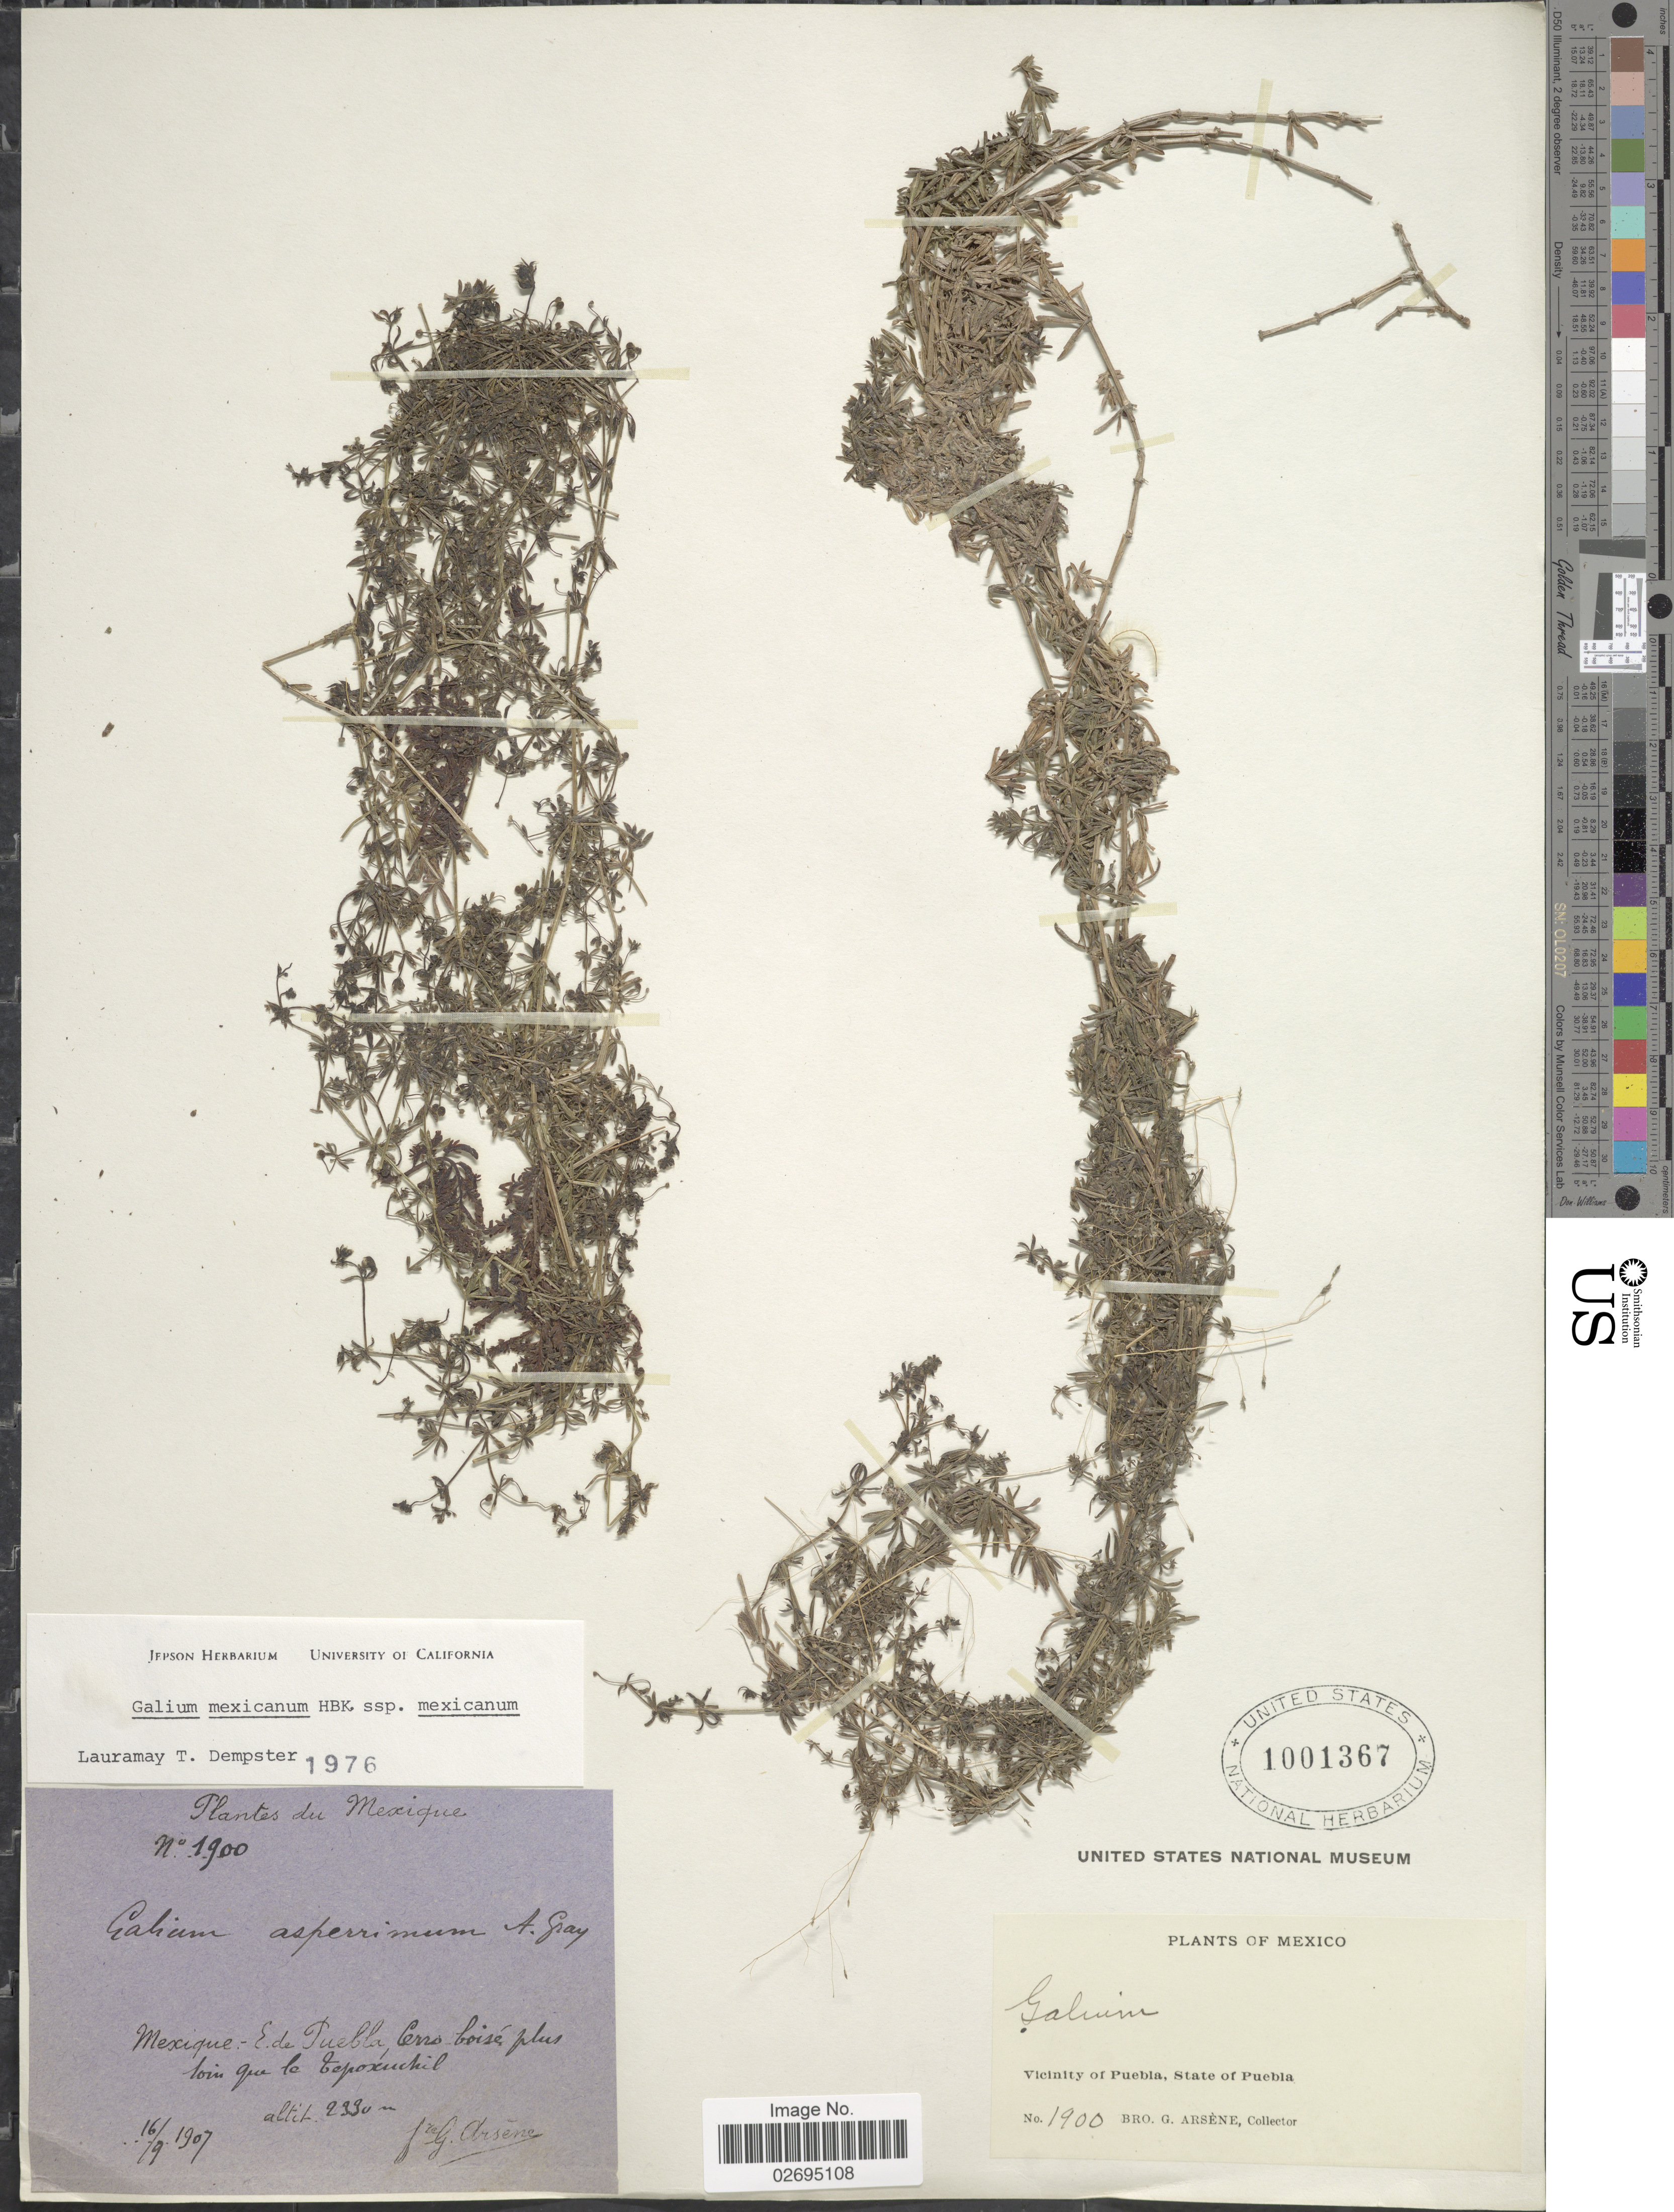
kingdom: Plantae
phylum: Tracheophyta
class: Magnoliopsida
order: Gentianales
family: Rubiaceae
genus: Galium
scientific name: Galium mexicanum subsp. mexicanum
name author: Kunth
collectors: Bro. G. Arsène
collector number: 1900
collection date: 1907-09-16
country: Mexico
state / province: Puebla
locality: Cerro boisé plus loin que le Tepoxuchil [Wooded hill farther than Tepoxuchil] - Vicinity of Puebla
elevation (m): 2330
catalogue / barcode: US 1001367